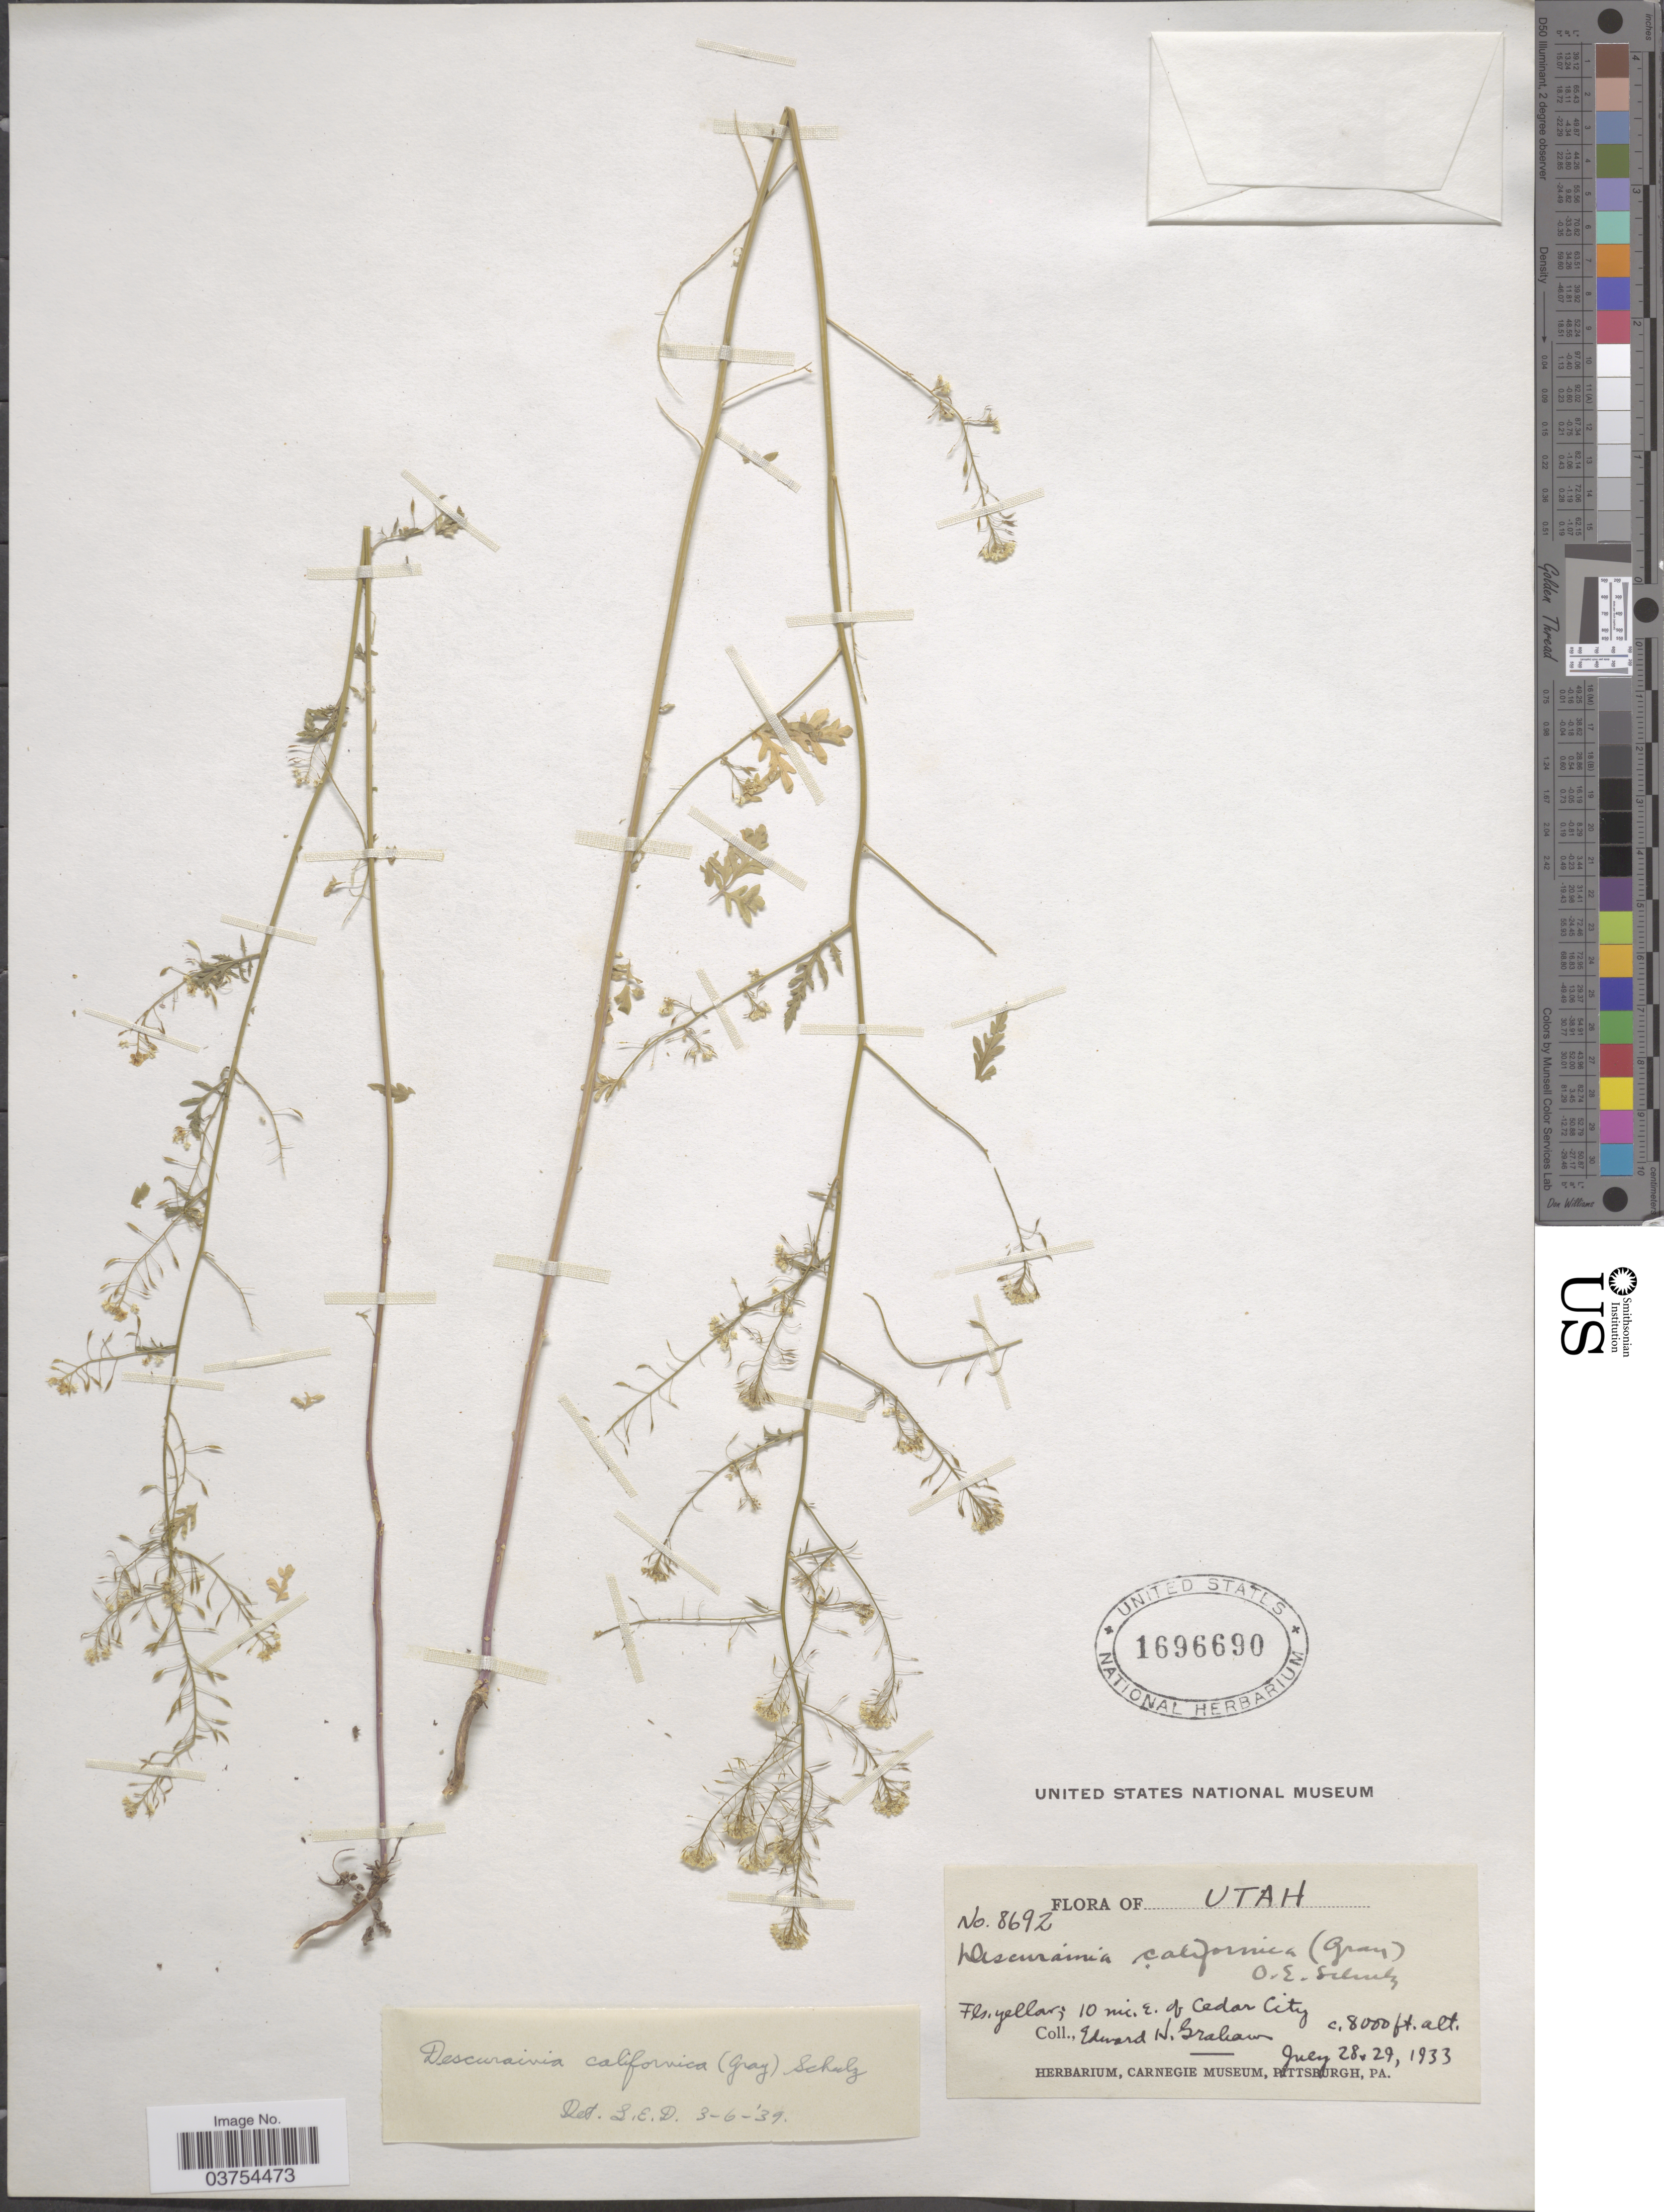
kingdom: Plantae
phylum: Tracheophyta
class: Magnoliopsida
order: Brassicales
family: Brassicaceae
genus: Descurainia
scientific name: Descurainia californica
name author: (A. Gray) O.E. Schulz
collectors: E. H. Graham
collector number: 8692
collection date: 1933-07-28/1933-07-29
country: United States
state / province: Utah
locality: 10 mi. E. of Cedar City.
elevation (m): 2438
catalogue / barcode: US 1696690